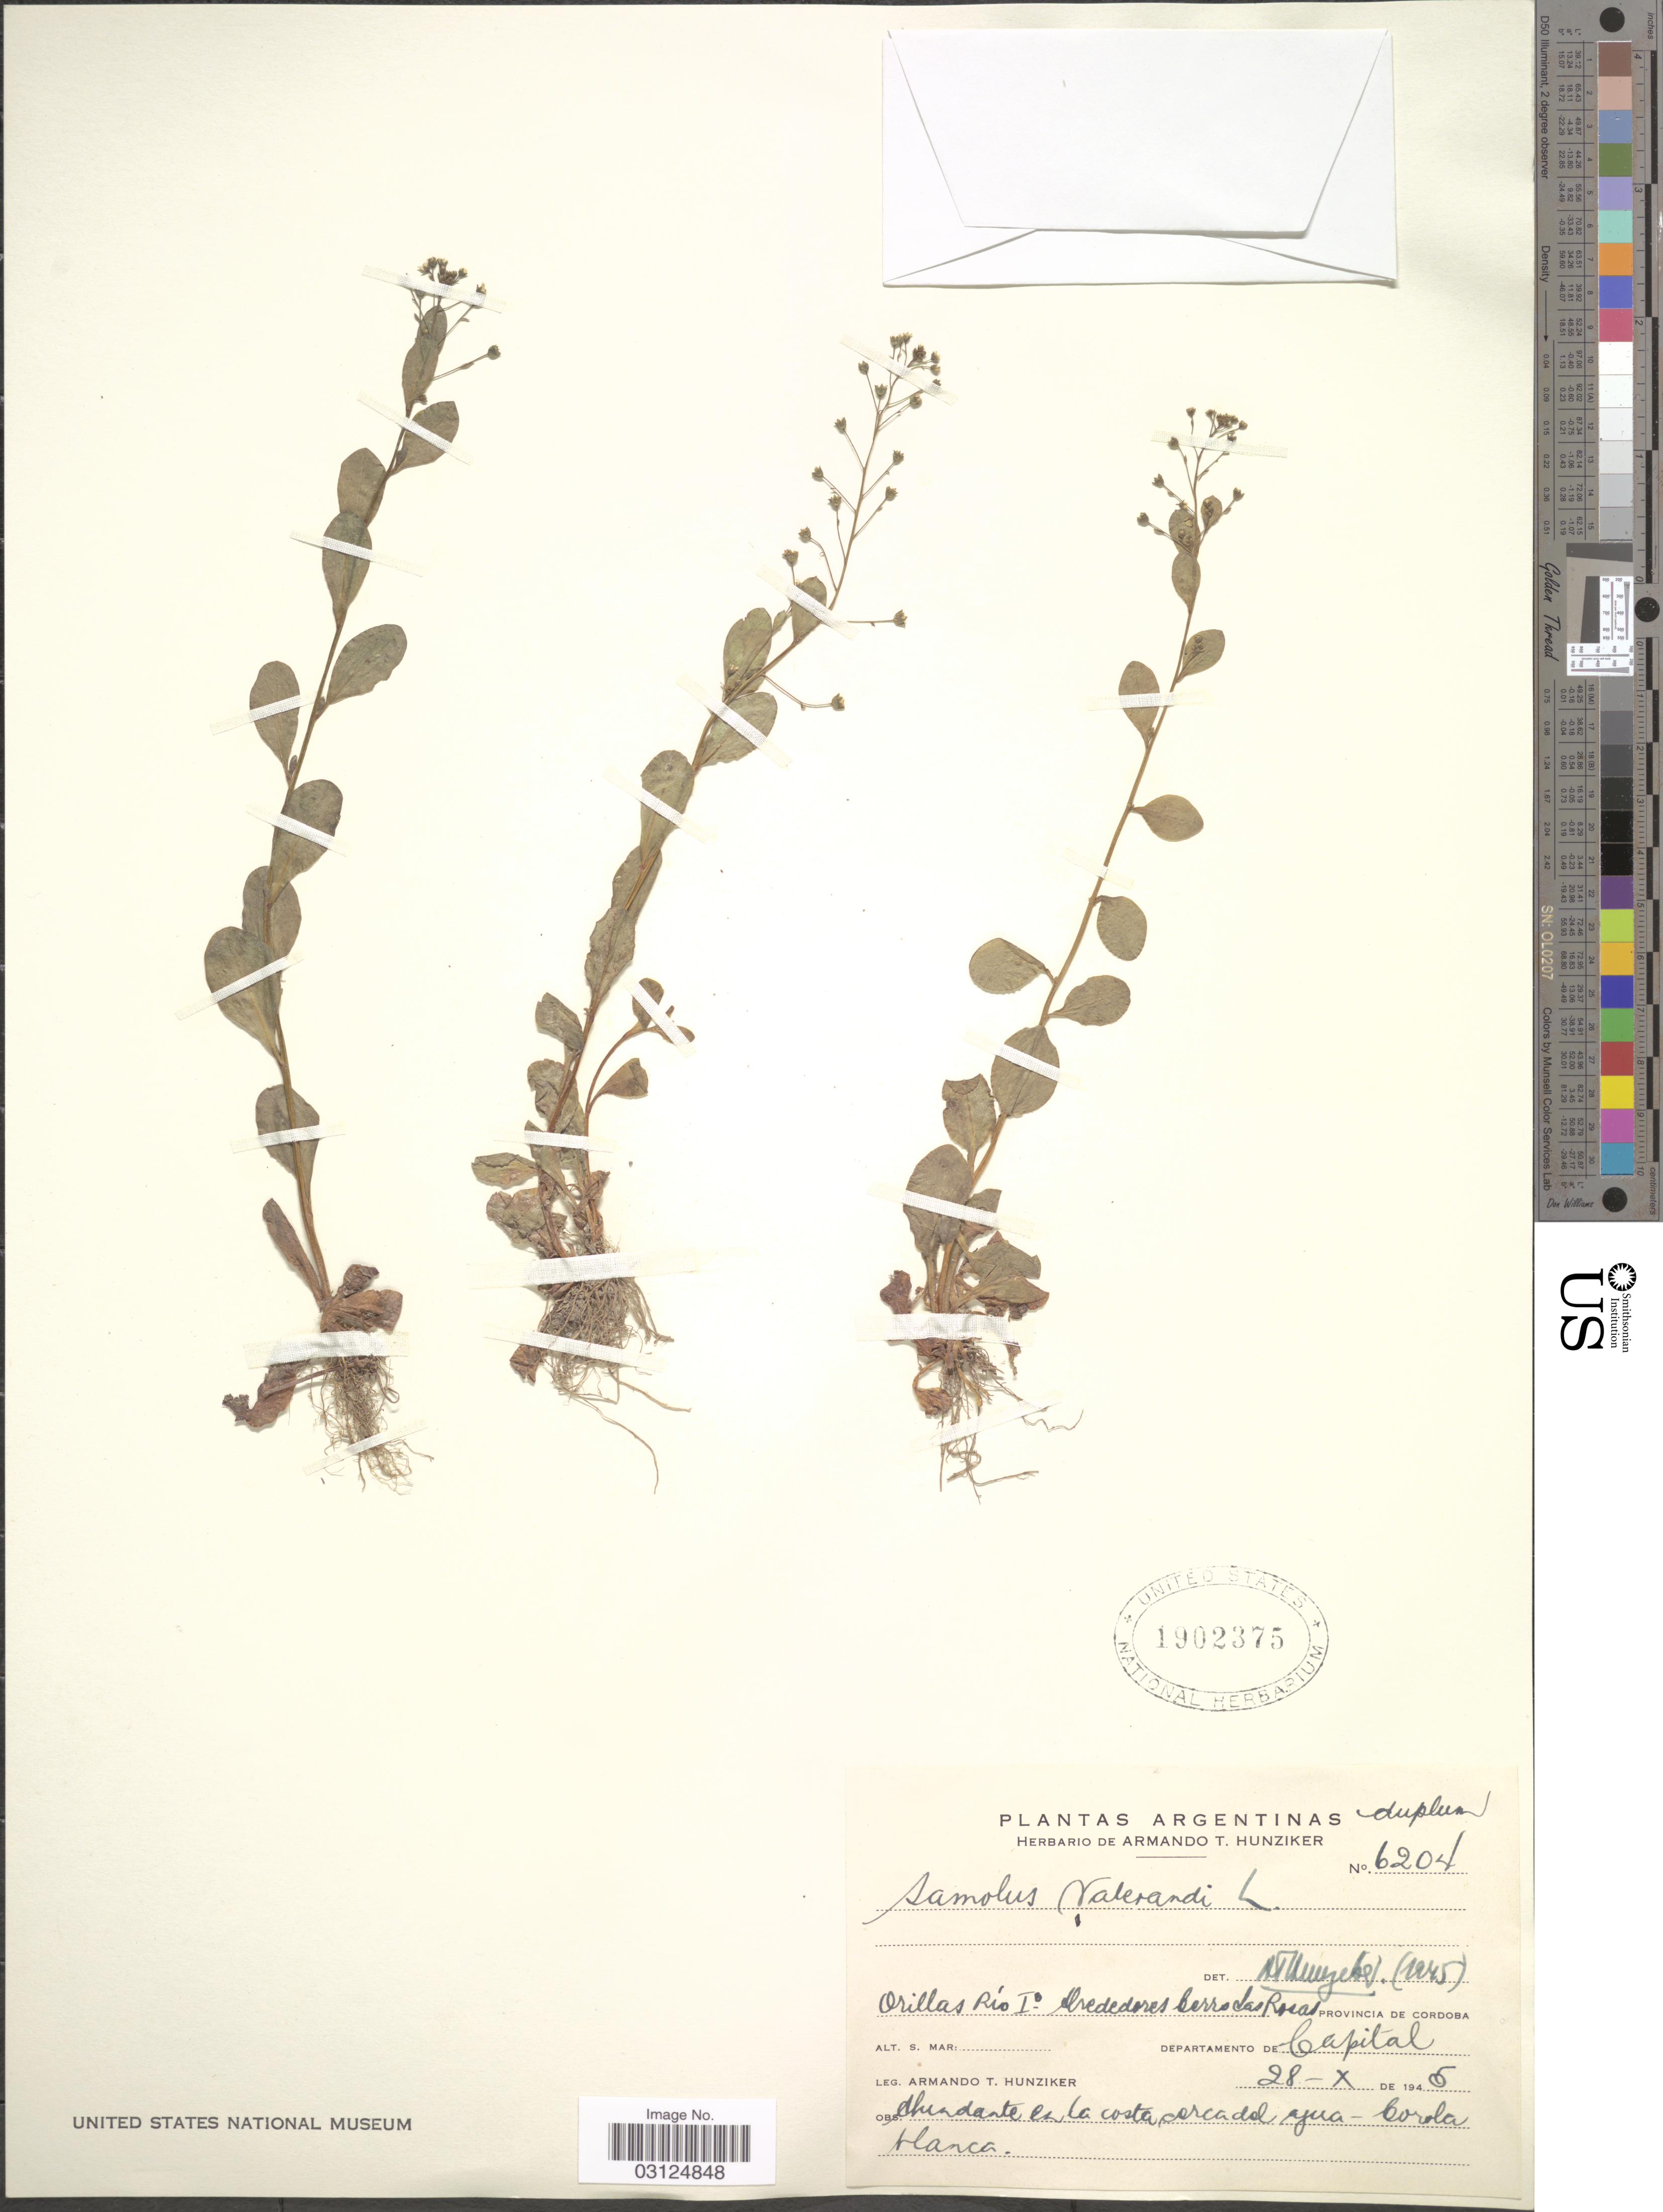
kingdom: Plantae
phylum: Tracheophyta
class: Magnoliopsida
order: Ericales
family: Primulaceae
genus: Samolus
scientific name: Samolus valerandi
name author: L.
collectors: A. T. Hunziker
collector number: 6204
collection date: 1945-10-28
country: Argentina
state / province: Cordoba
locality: Orillas Rio I. Alrededores Cerro Las Rosas. Departamento de Capital.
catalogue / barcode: US 1902375